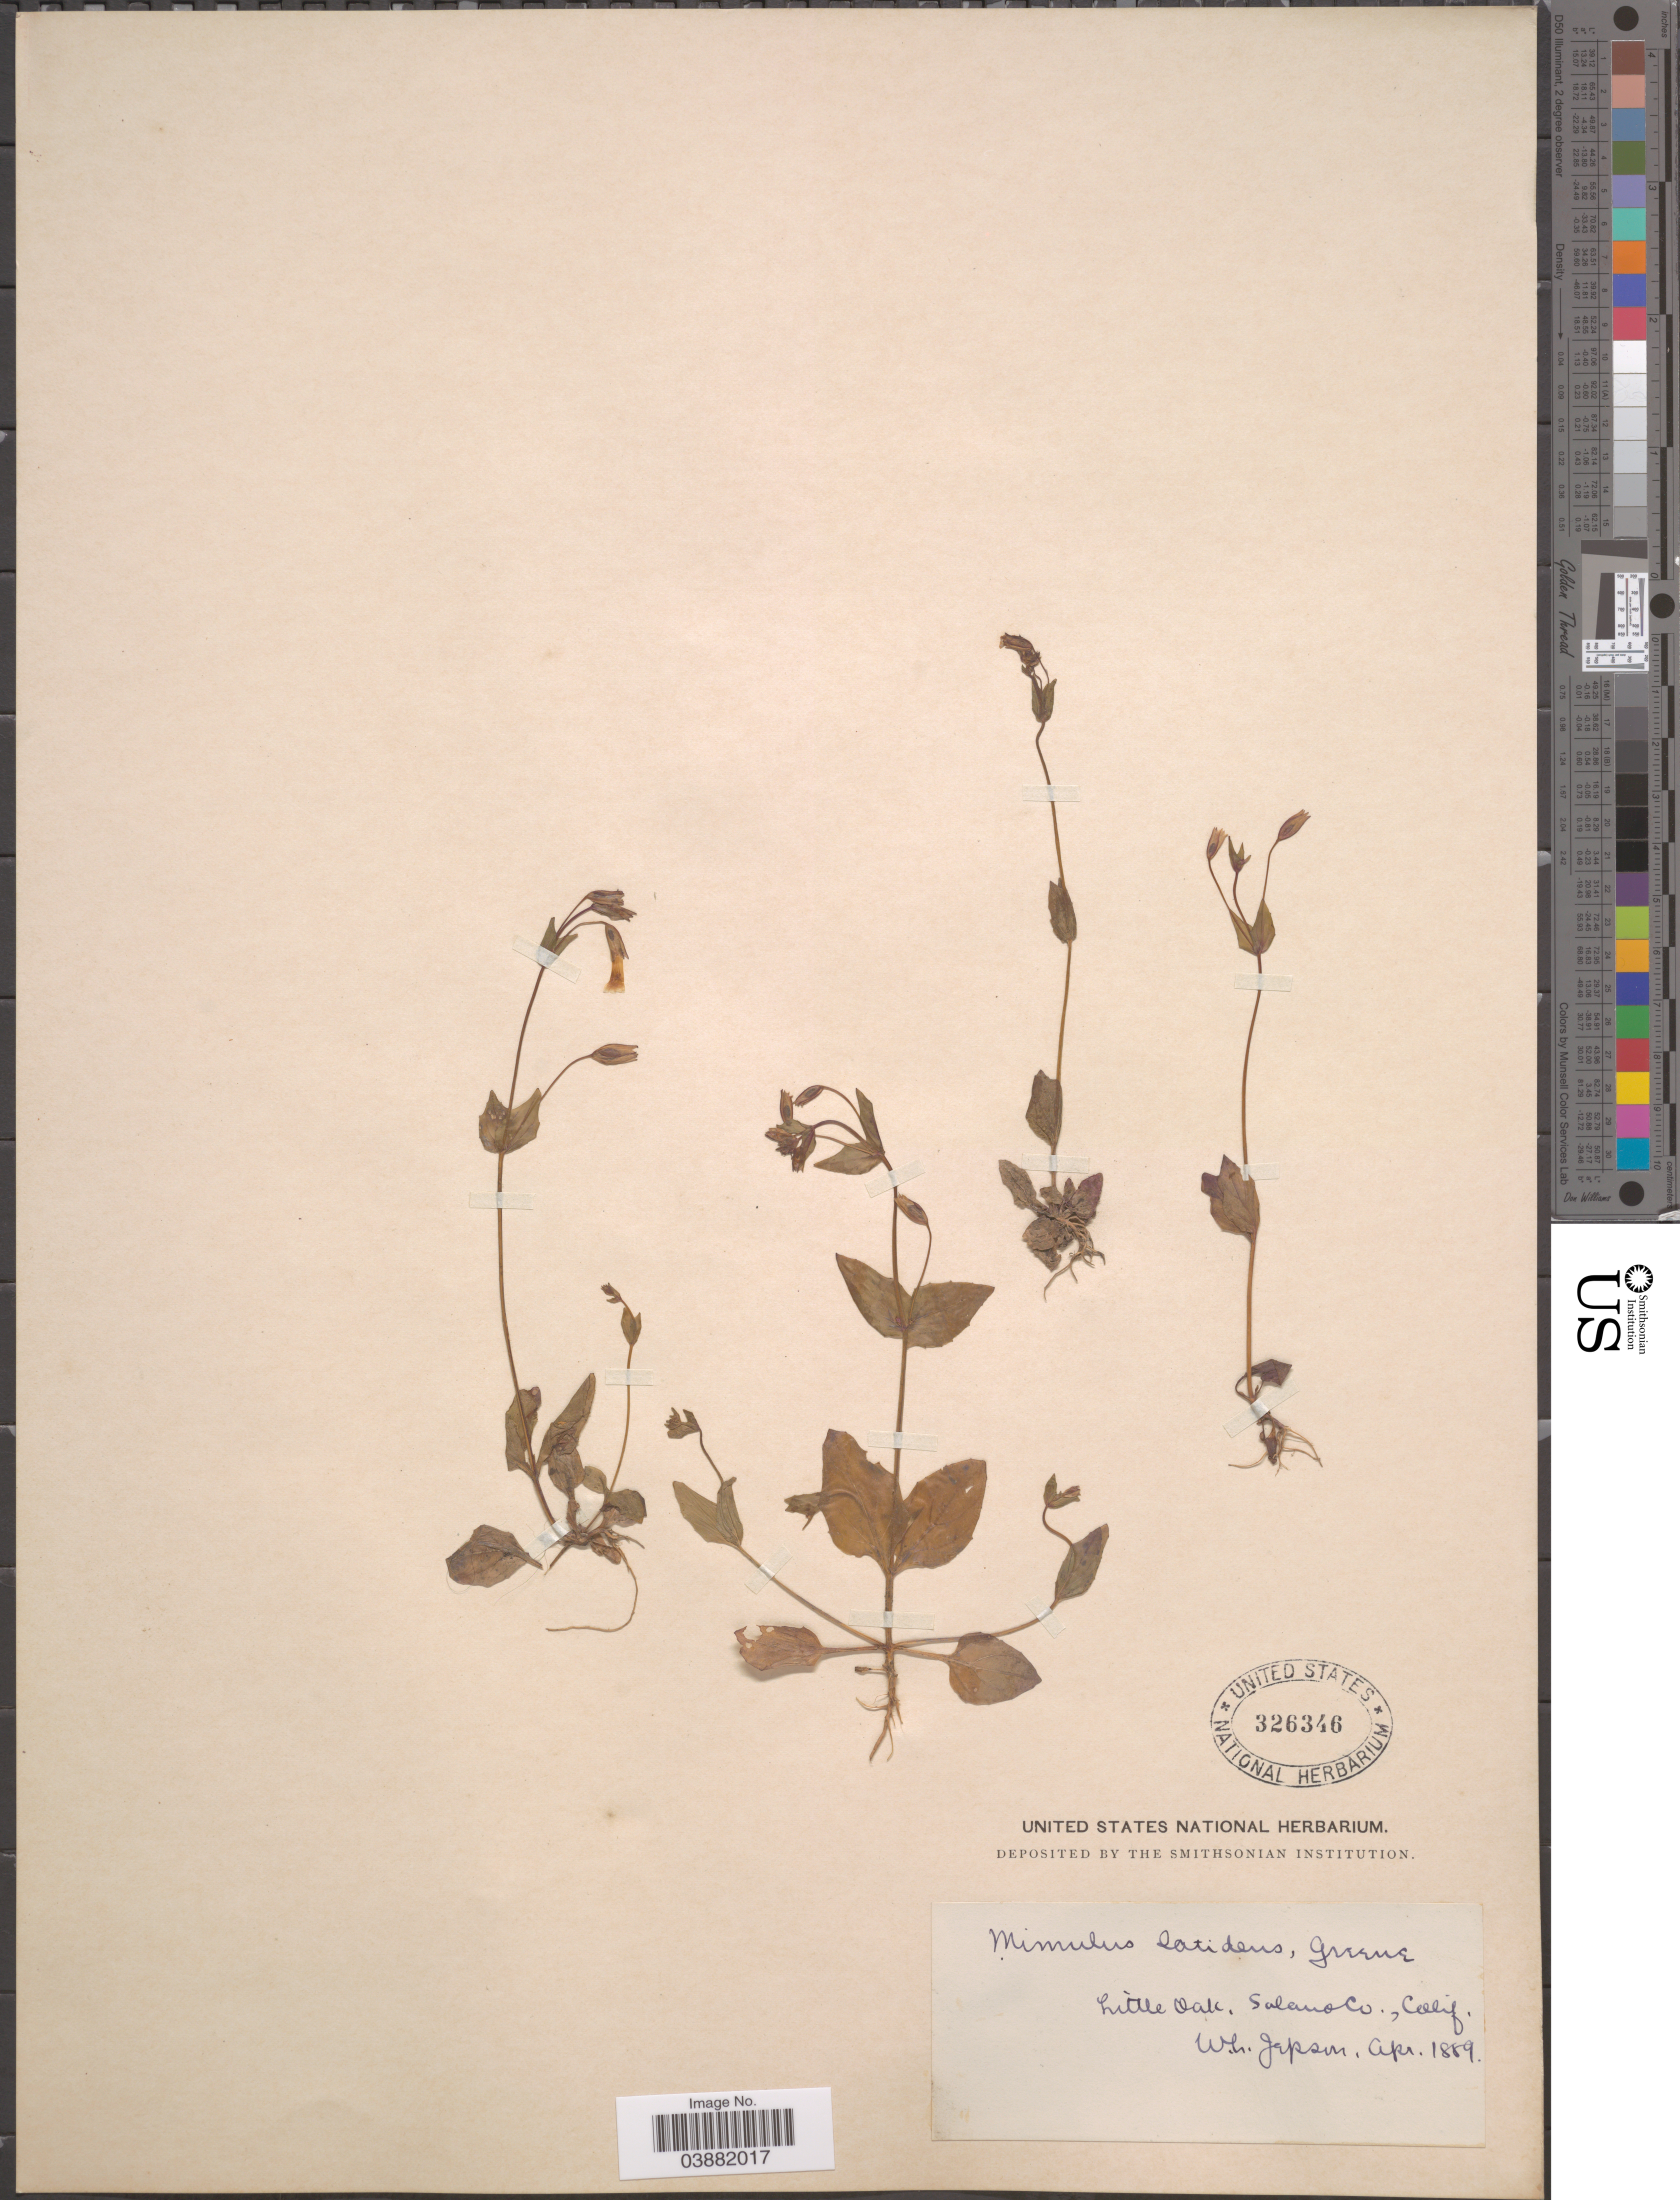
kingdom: Plantae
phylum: Tracheophyta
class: Magnoliopsida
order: Lamiales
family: Phrymaceae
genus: Mimulus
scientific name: Mimulus latidens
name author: Greene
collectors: W. L. Jepson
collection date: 1889-04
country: United States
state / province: California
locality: Little Oak, Salano Co.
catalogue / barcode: US 326346